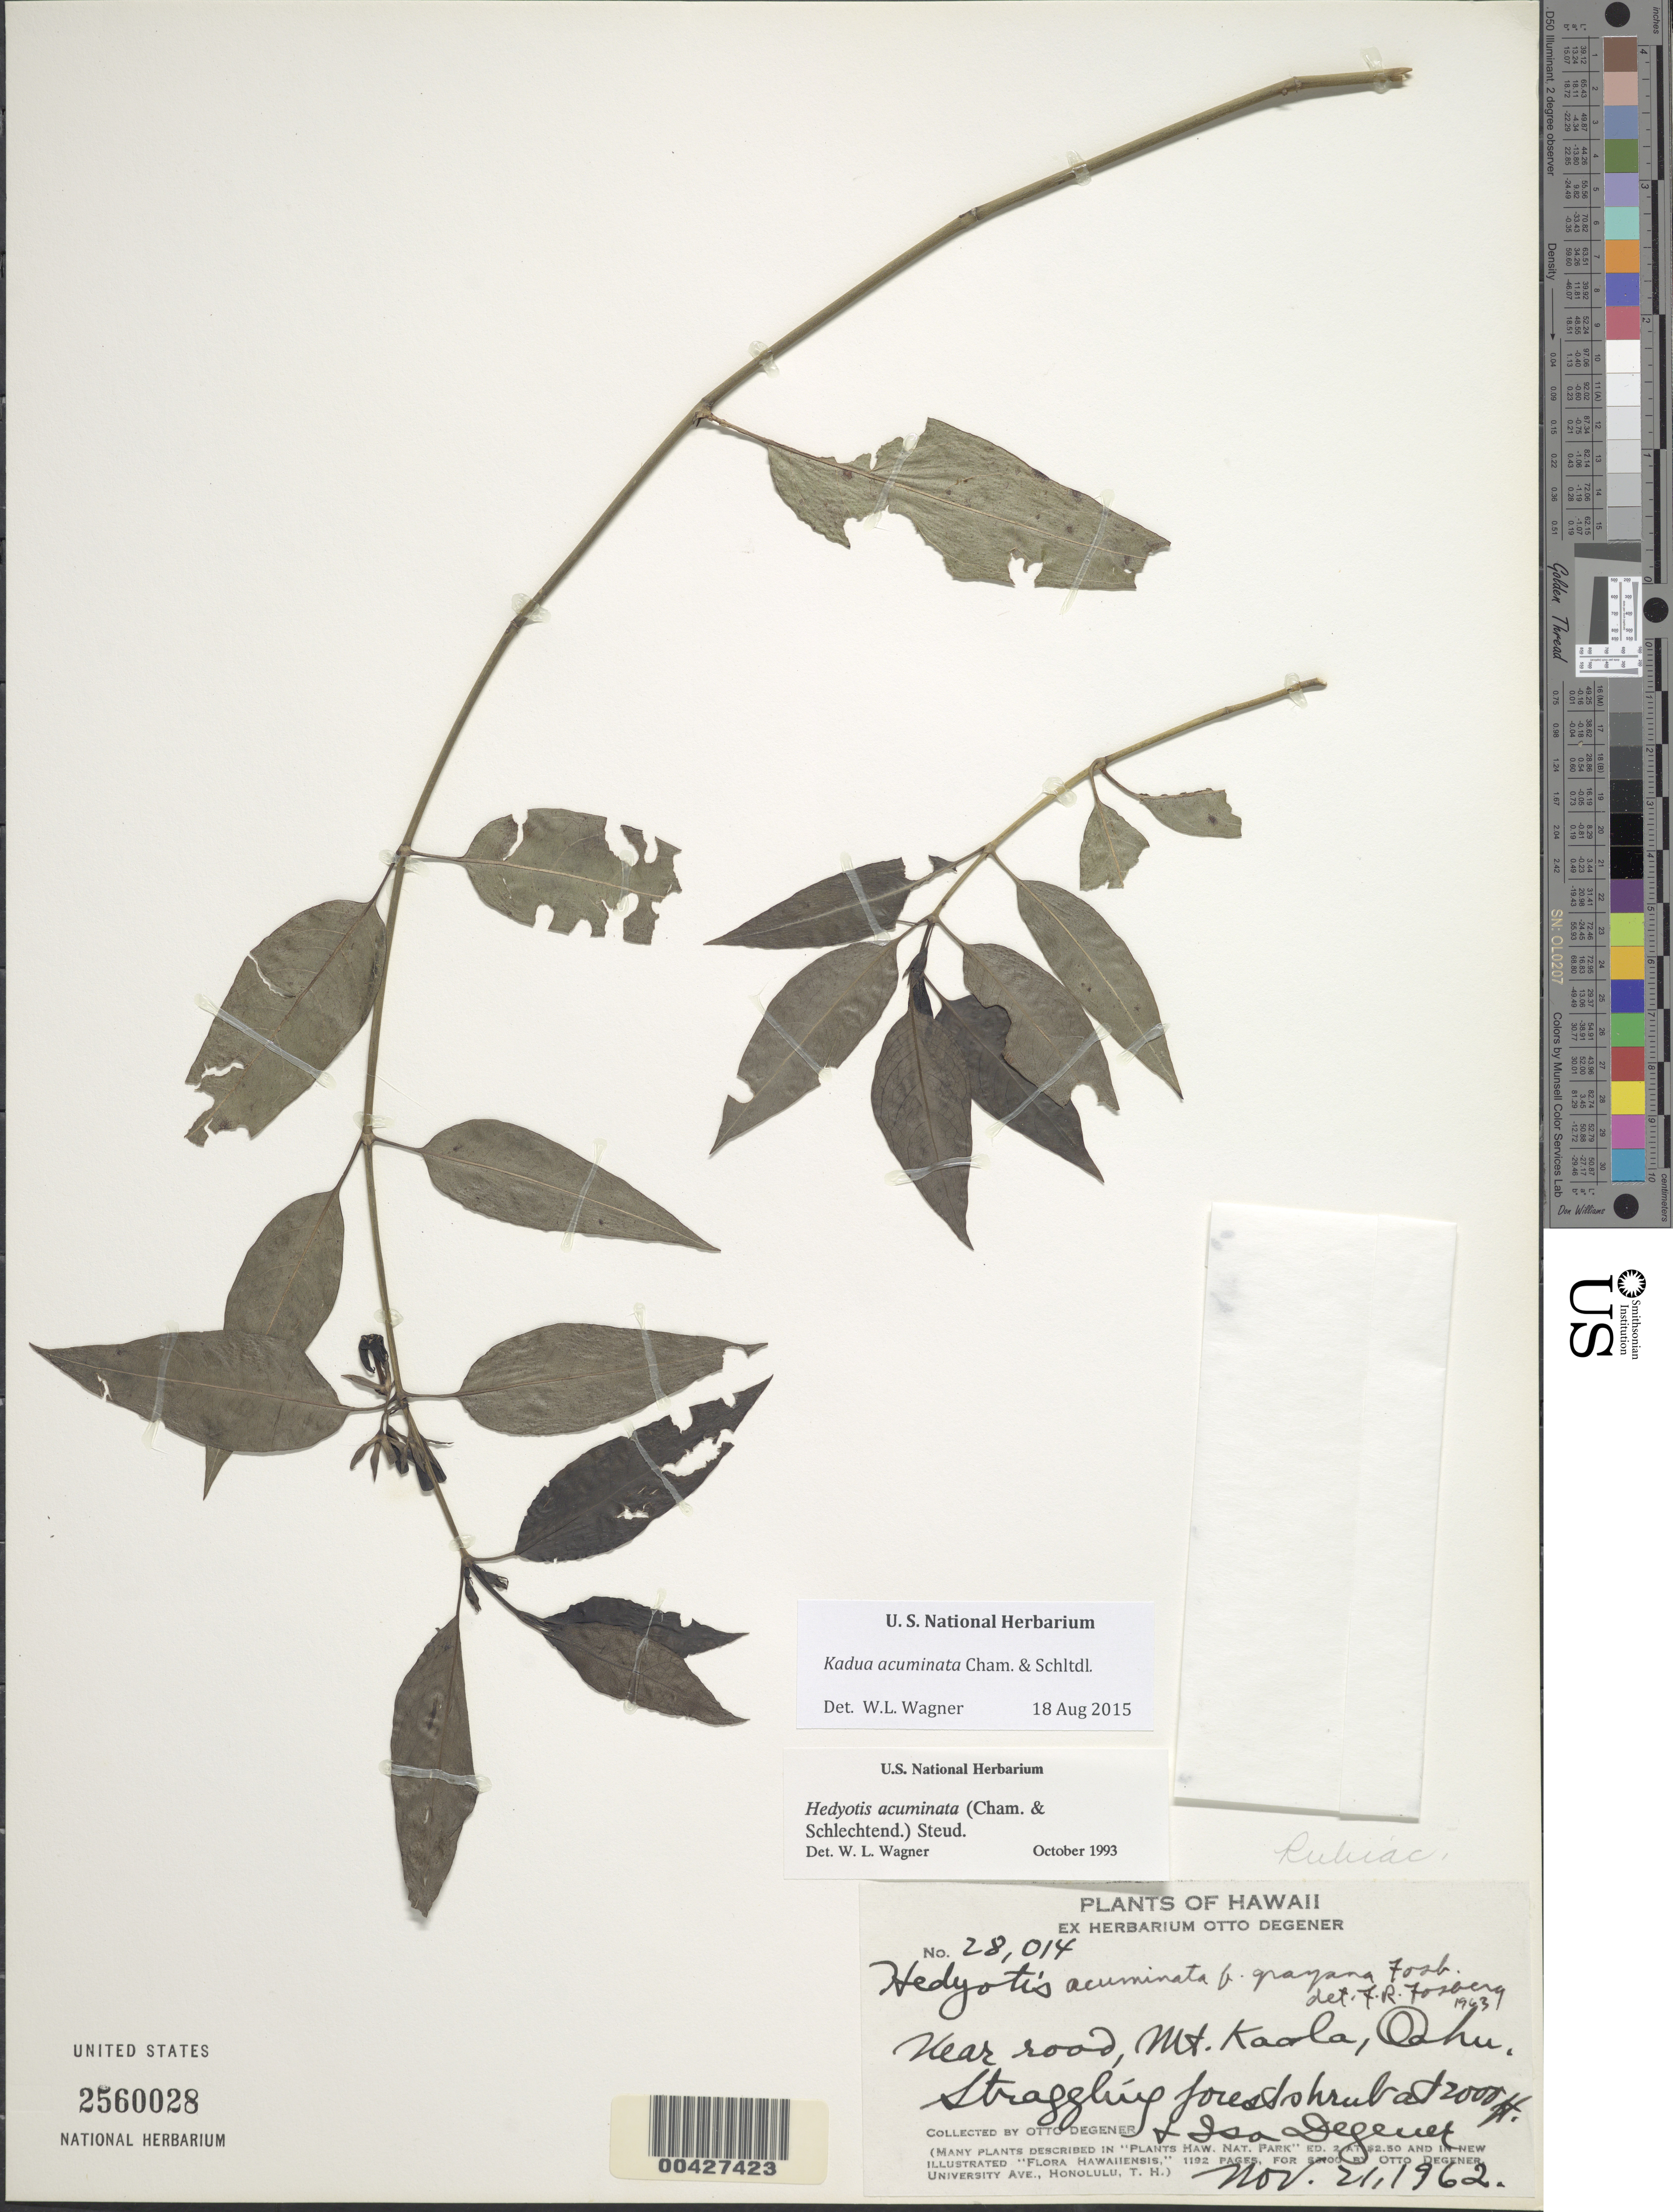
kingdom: Plantae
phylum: Tracheophyta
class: Magnoliopsida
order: Gentianales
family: Rubiaceae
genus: Kadua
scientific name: Kadua acuminata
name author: Cham. & Schltdl.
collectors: O. Degener & I. Degener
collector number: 28014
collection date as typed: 21 Nov 1962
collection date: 1962-11-21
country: United States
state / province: Hawaii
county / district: Honolulu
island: Oahu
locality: Near road, Mount Kaala.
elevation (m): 610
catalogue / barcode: US 2560028